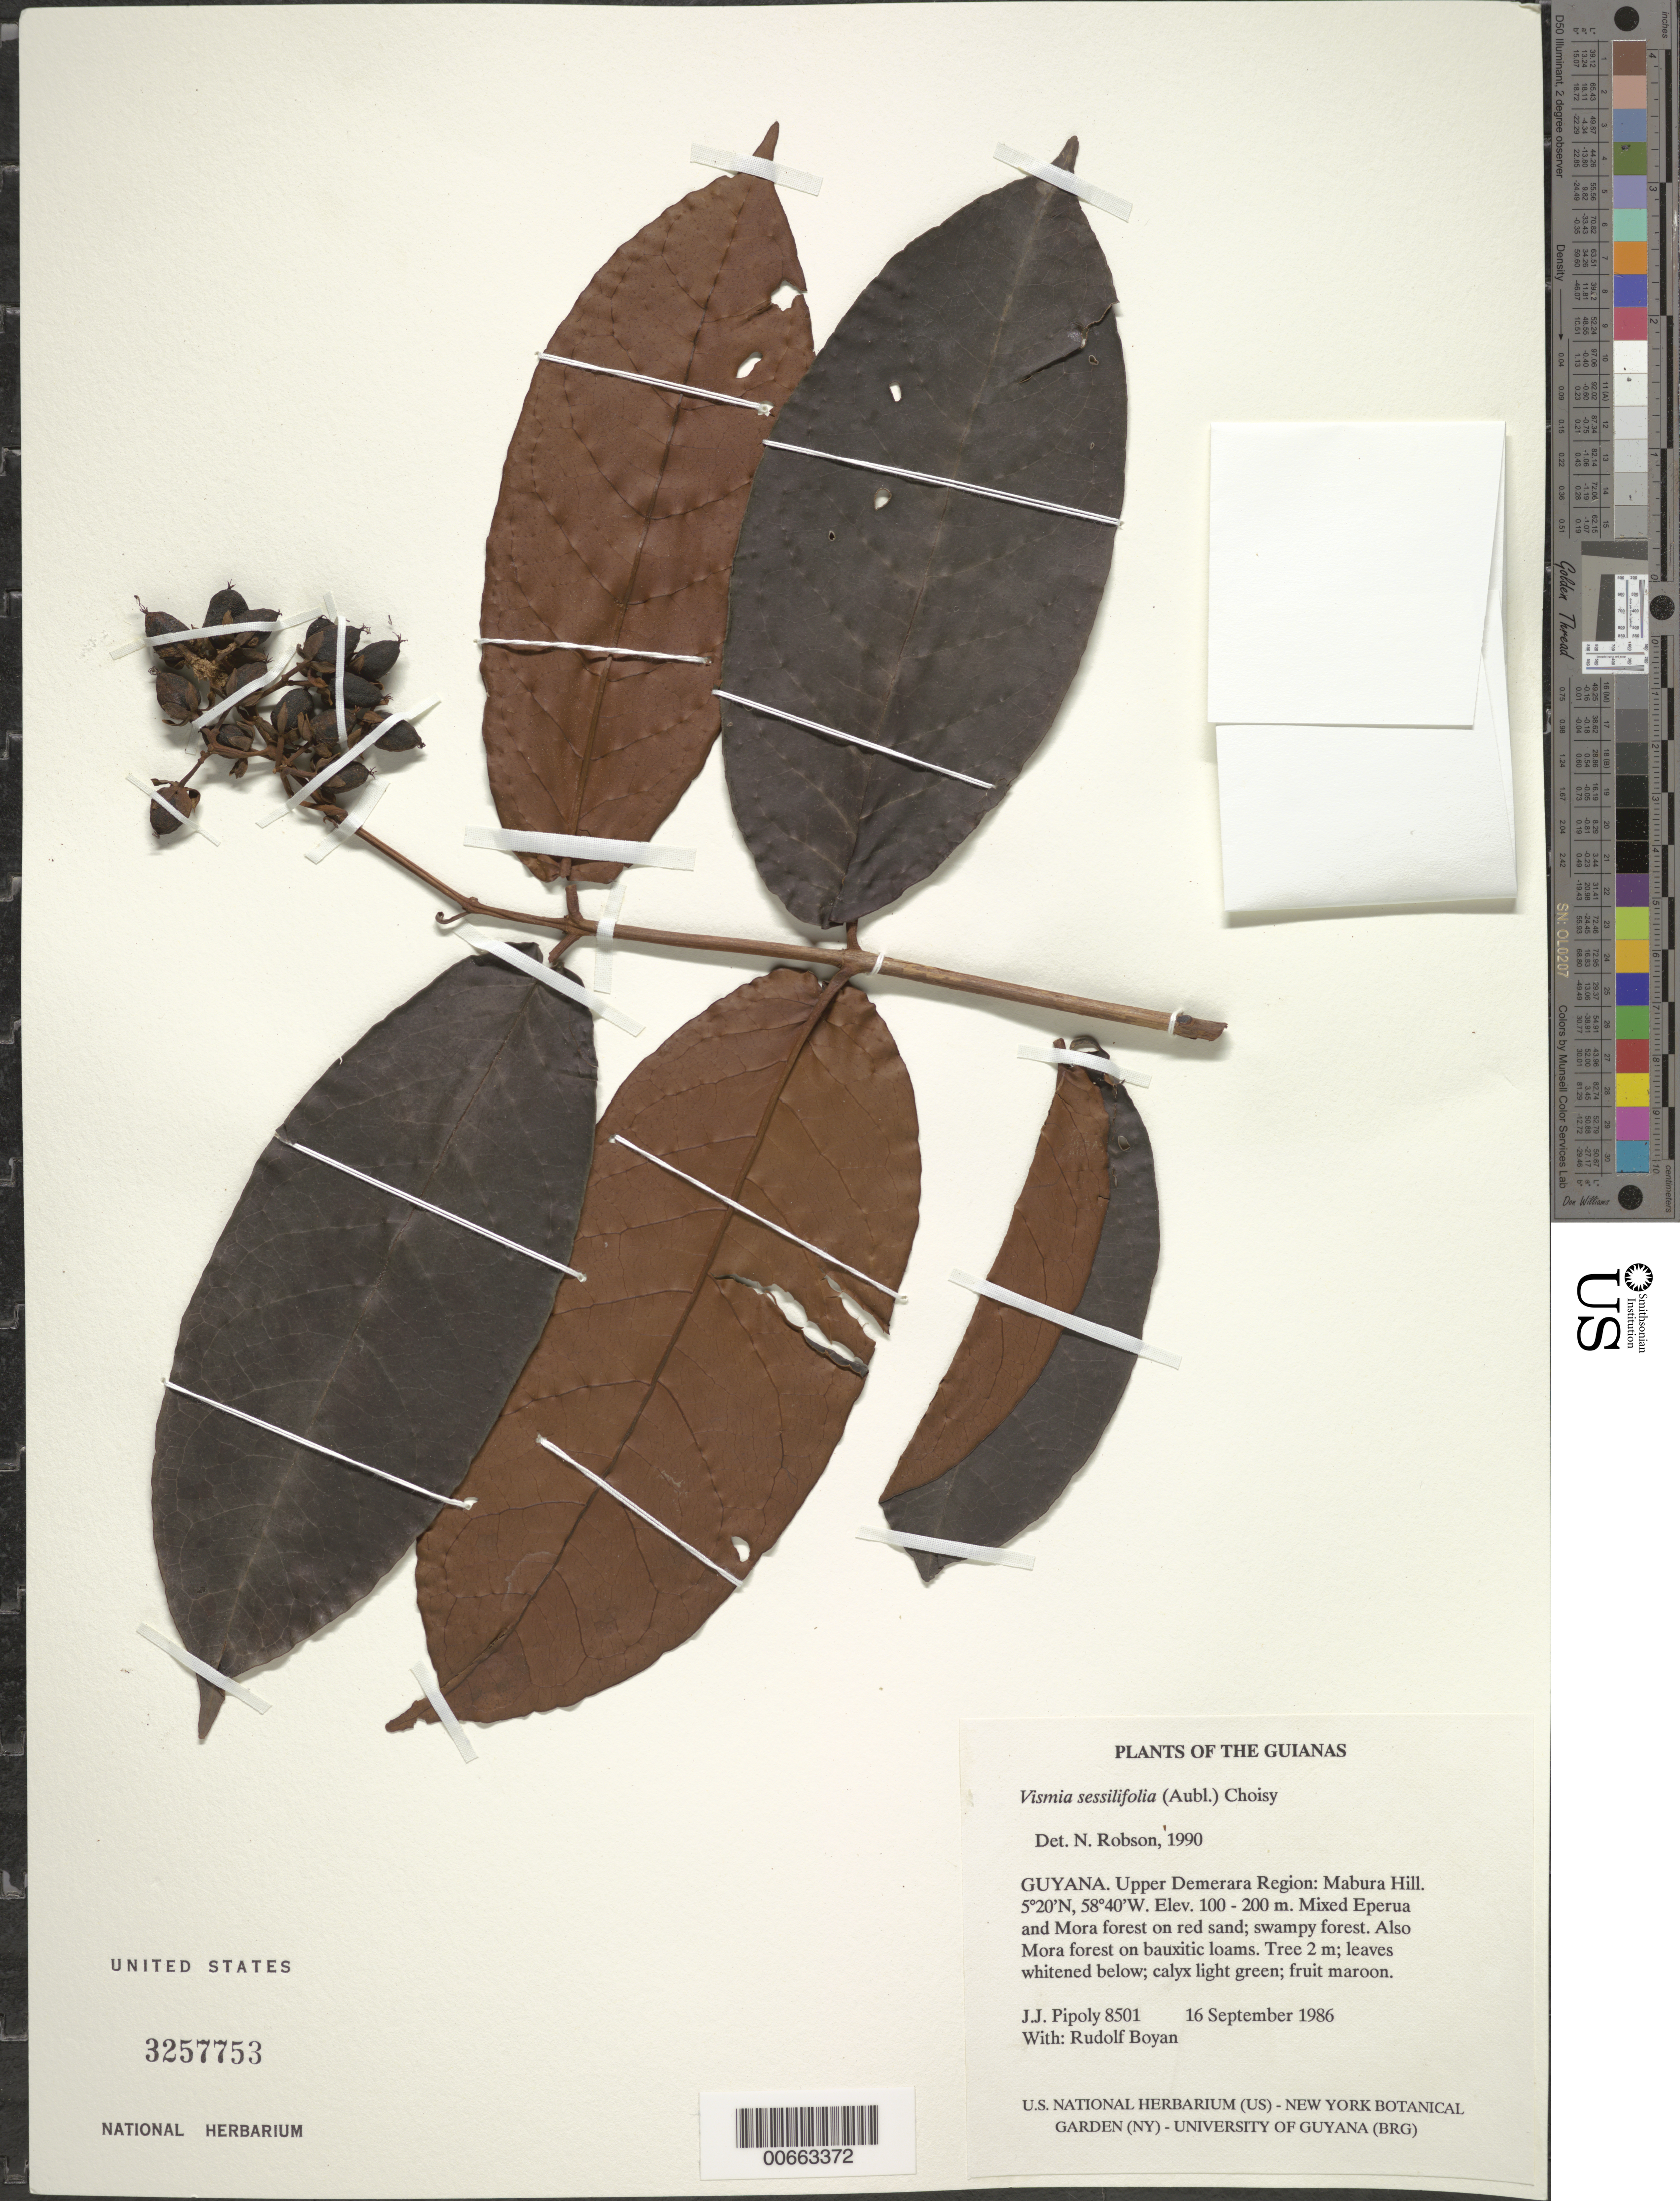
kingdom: Plantae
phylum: Tracheophyta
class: Magnoliopsida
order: Malpighiales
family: Hypericaceae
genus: Vismia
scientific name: Vismia sessilifolia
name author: (Aubl.) Choisy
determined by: Robson, Norman K. B.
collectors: J. J. Pipoly & R. Boyan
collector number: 8501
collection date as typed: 16 September 1986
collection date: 1986-09-16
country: Guyana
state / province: U. Demerara-Berbice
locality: Mabura Hill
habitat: Mixed Eperua and Mora forest on red sand; swampy forest. Also Mora forest on bauxitic loams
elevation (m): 100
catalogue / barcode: US 3257753